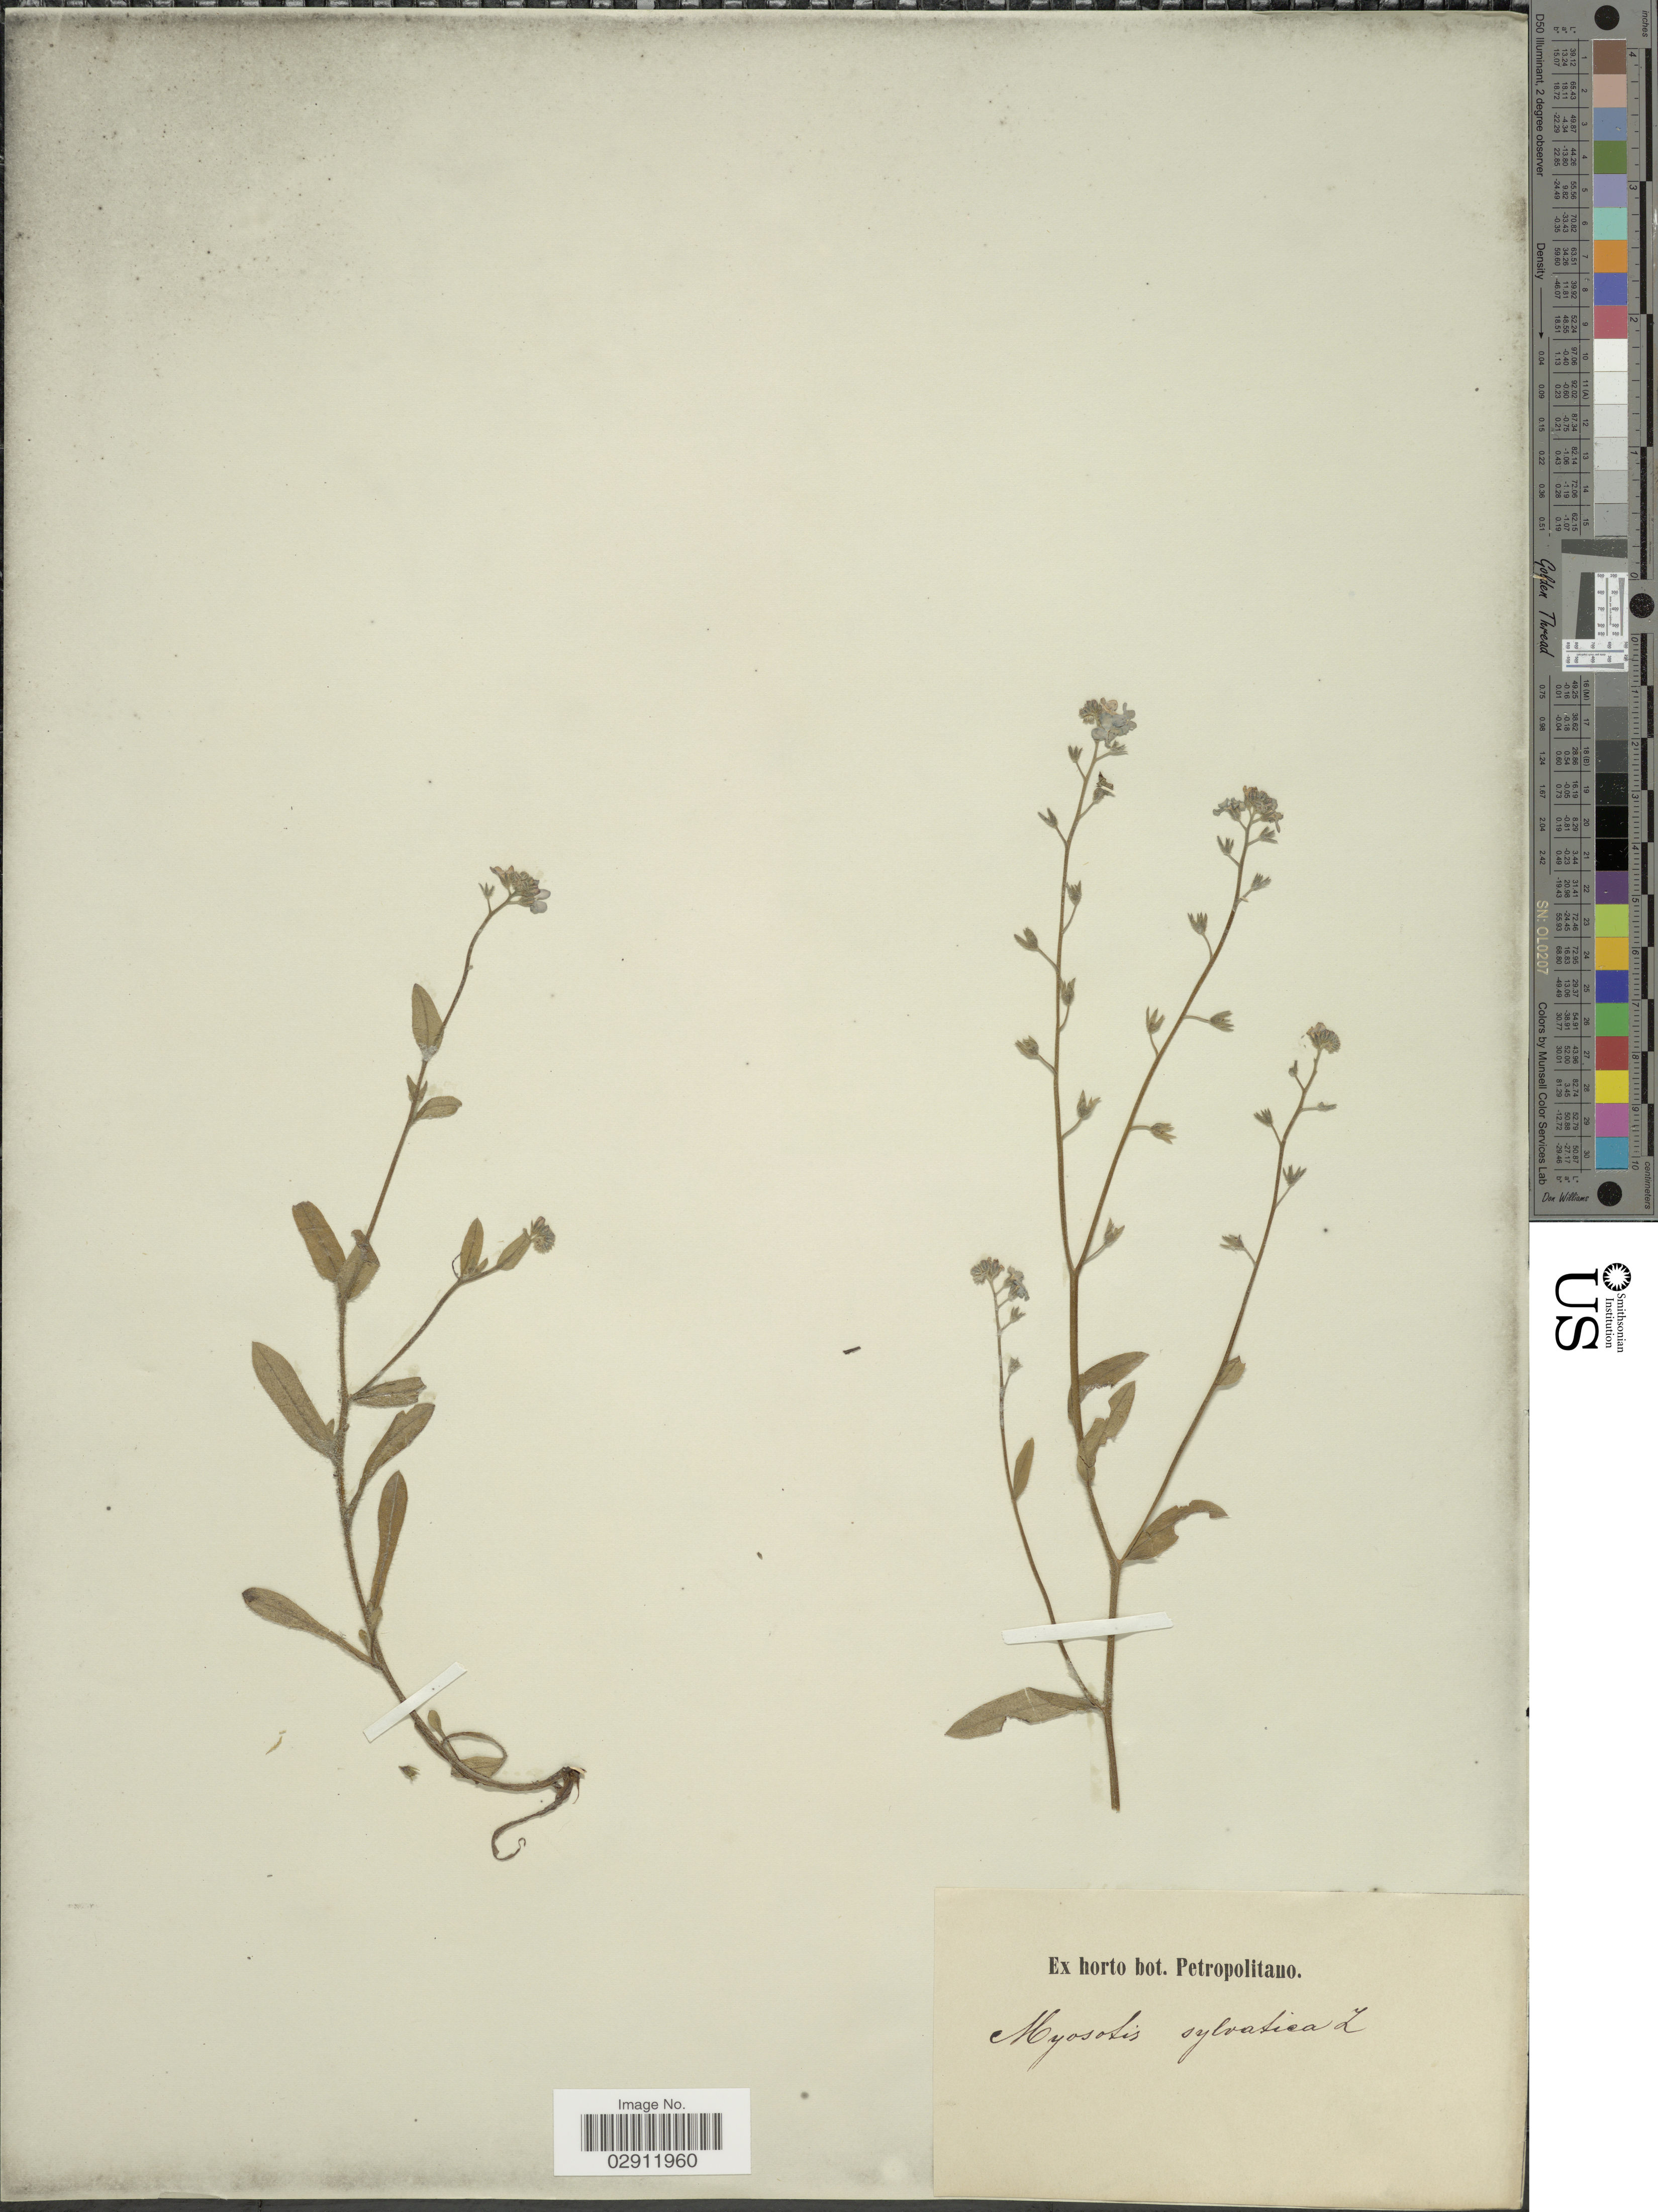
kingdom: Plantae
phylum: Tracheophyta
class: Magnoliopsida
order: Boraginales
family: Boraginaceae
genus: Myosotis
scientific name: Myosotis sylvatica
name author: Ehrh. ex Hoffm.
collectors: ex Horto Bot. Petropolitano